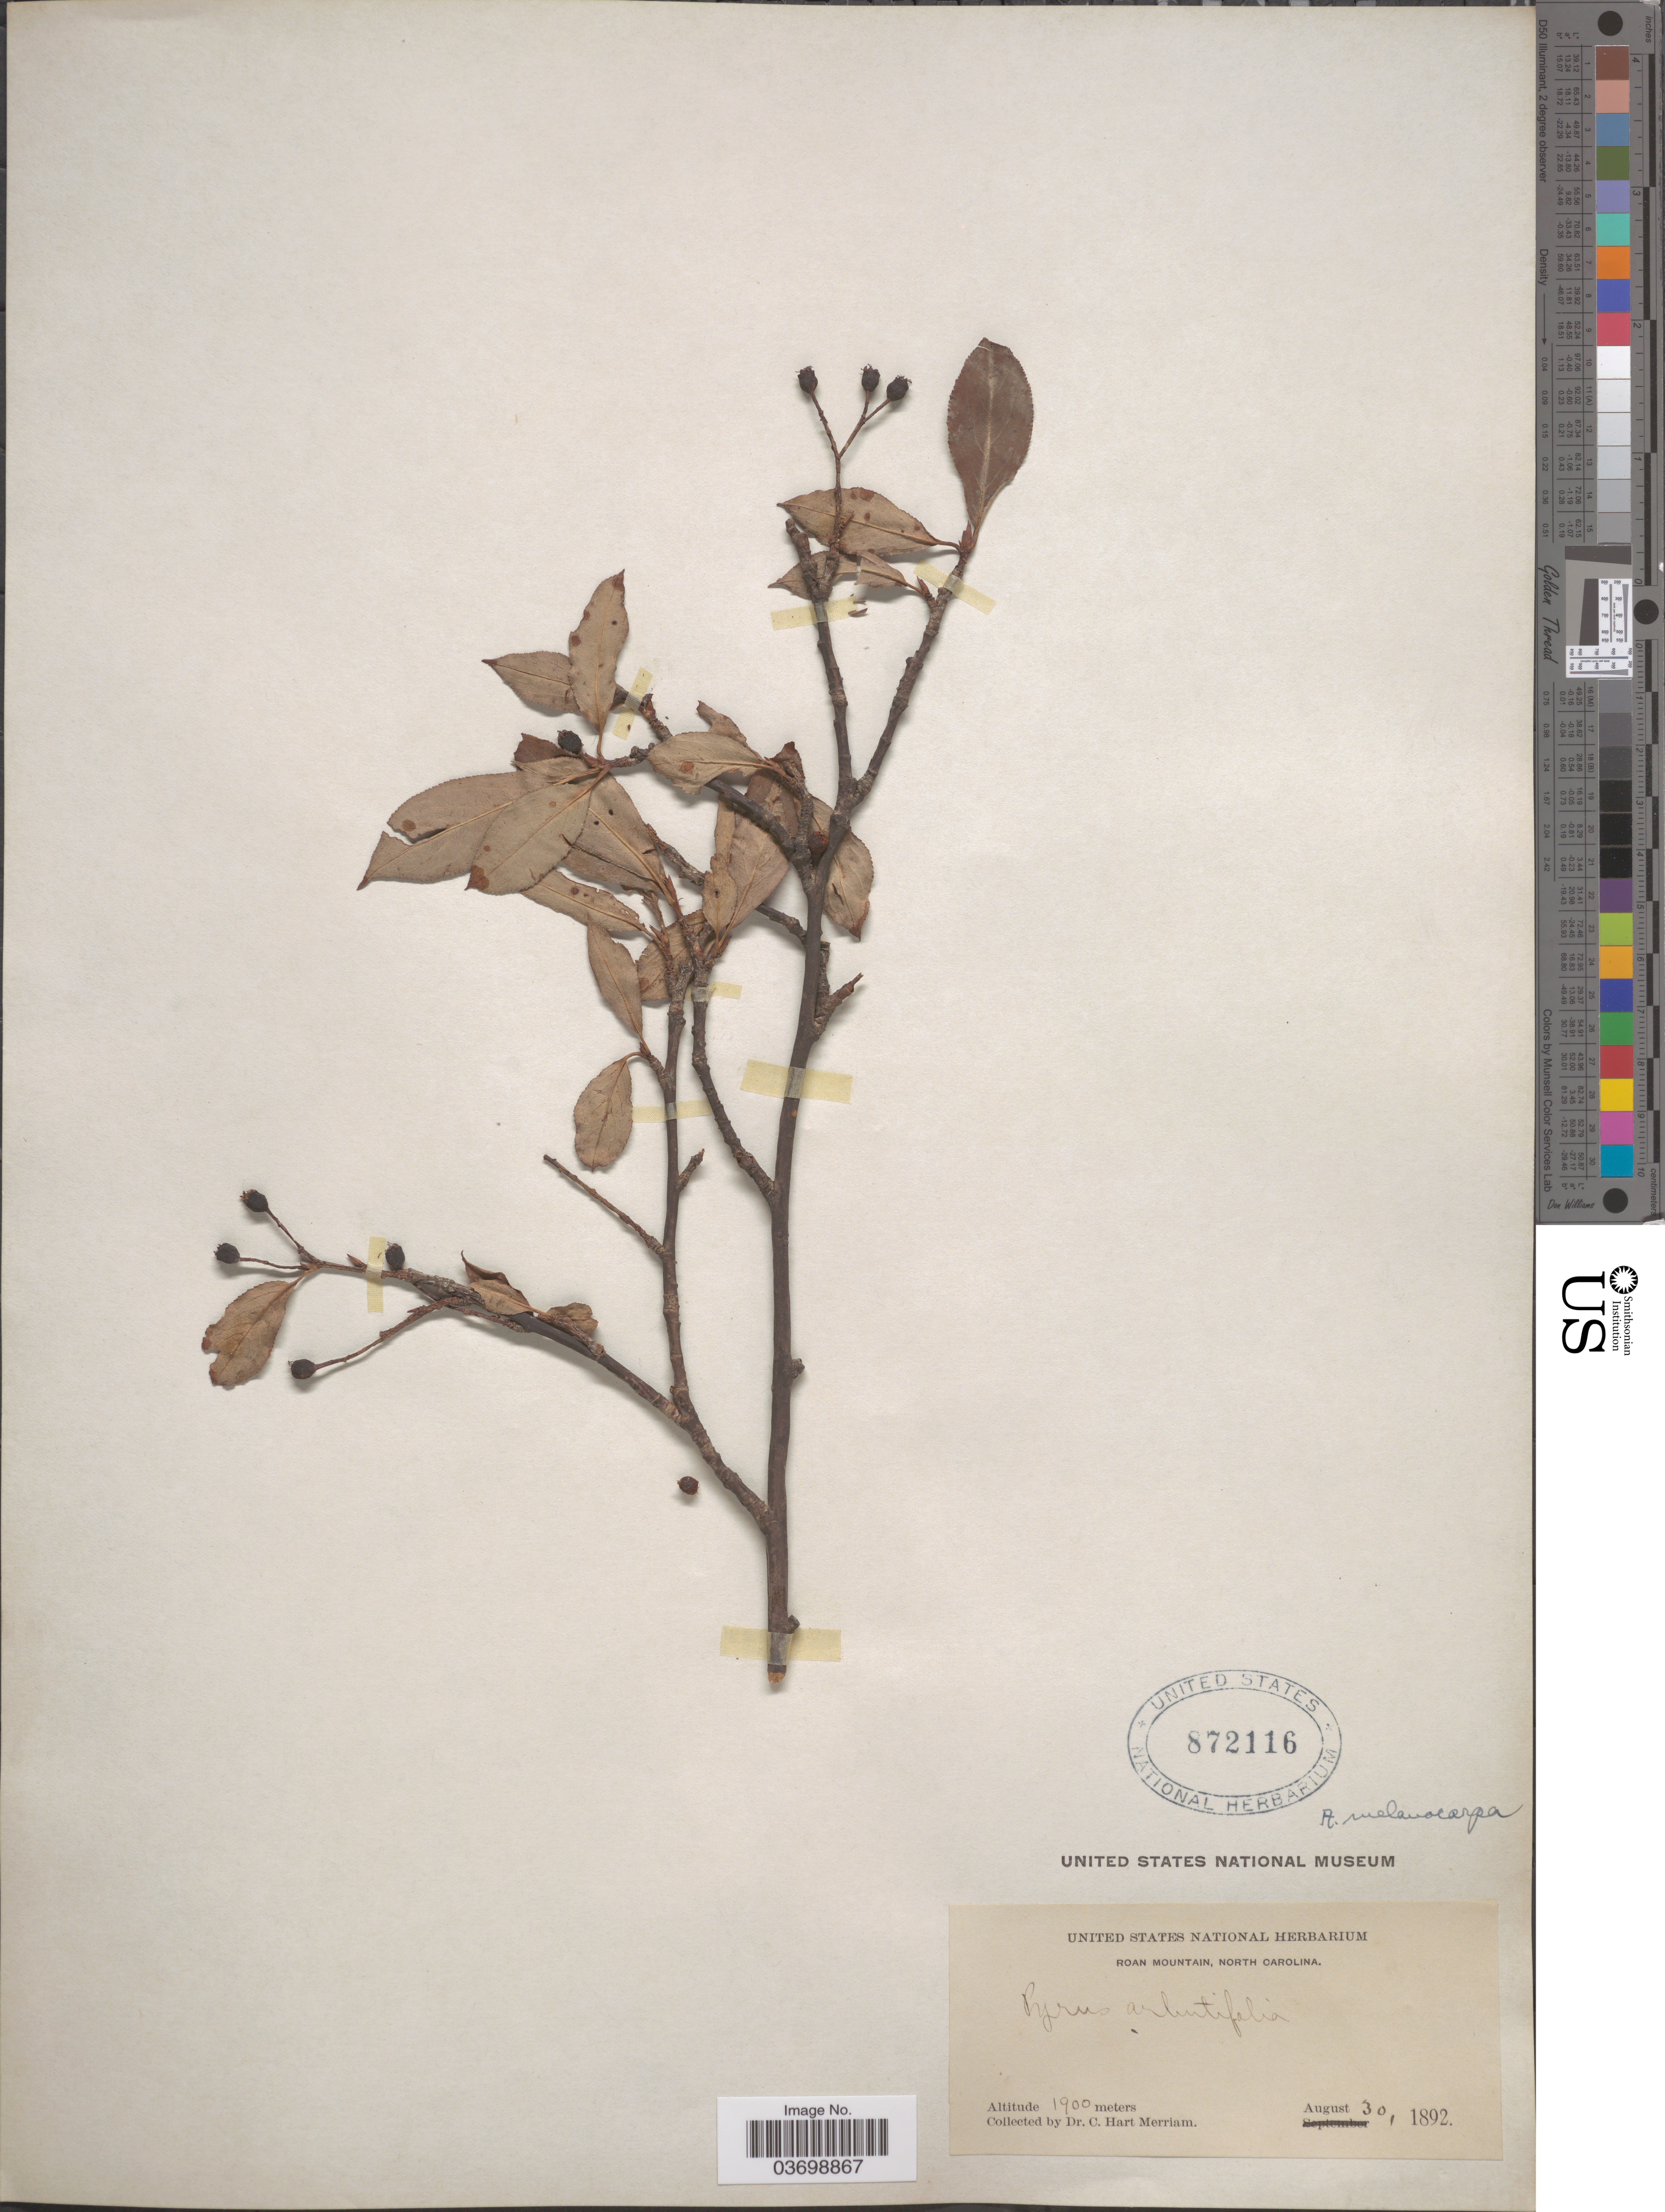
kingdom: Plantae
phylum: Tracheophyta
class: Magnoliopsida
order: Rosales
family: Rosaceae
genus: Aronia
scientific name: Aronia melanocarpa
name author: (Michx.) Elliott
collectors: C. Merriam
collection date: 1892-08-30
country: United States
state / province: North Carolina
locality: Roan Mountain.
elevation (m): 1900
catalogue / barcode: US 872116